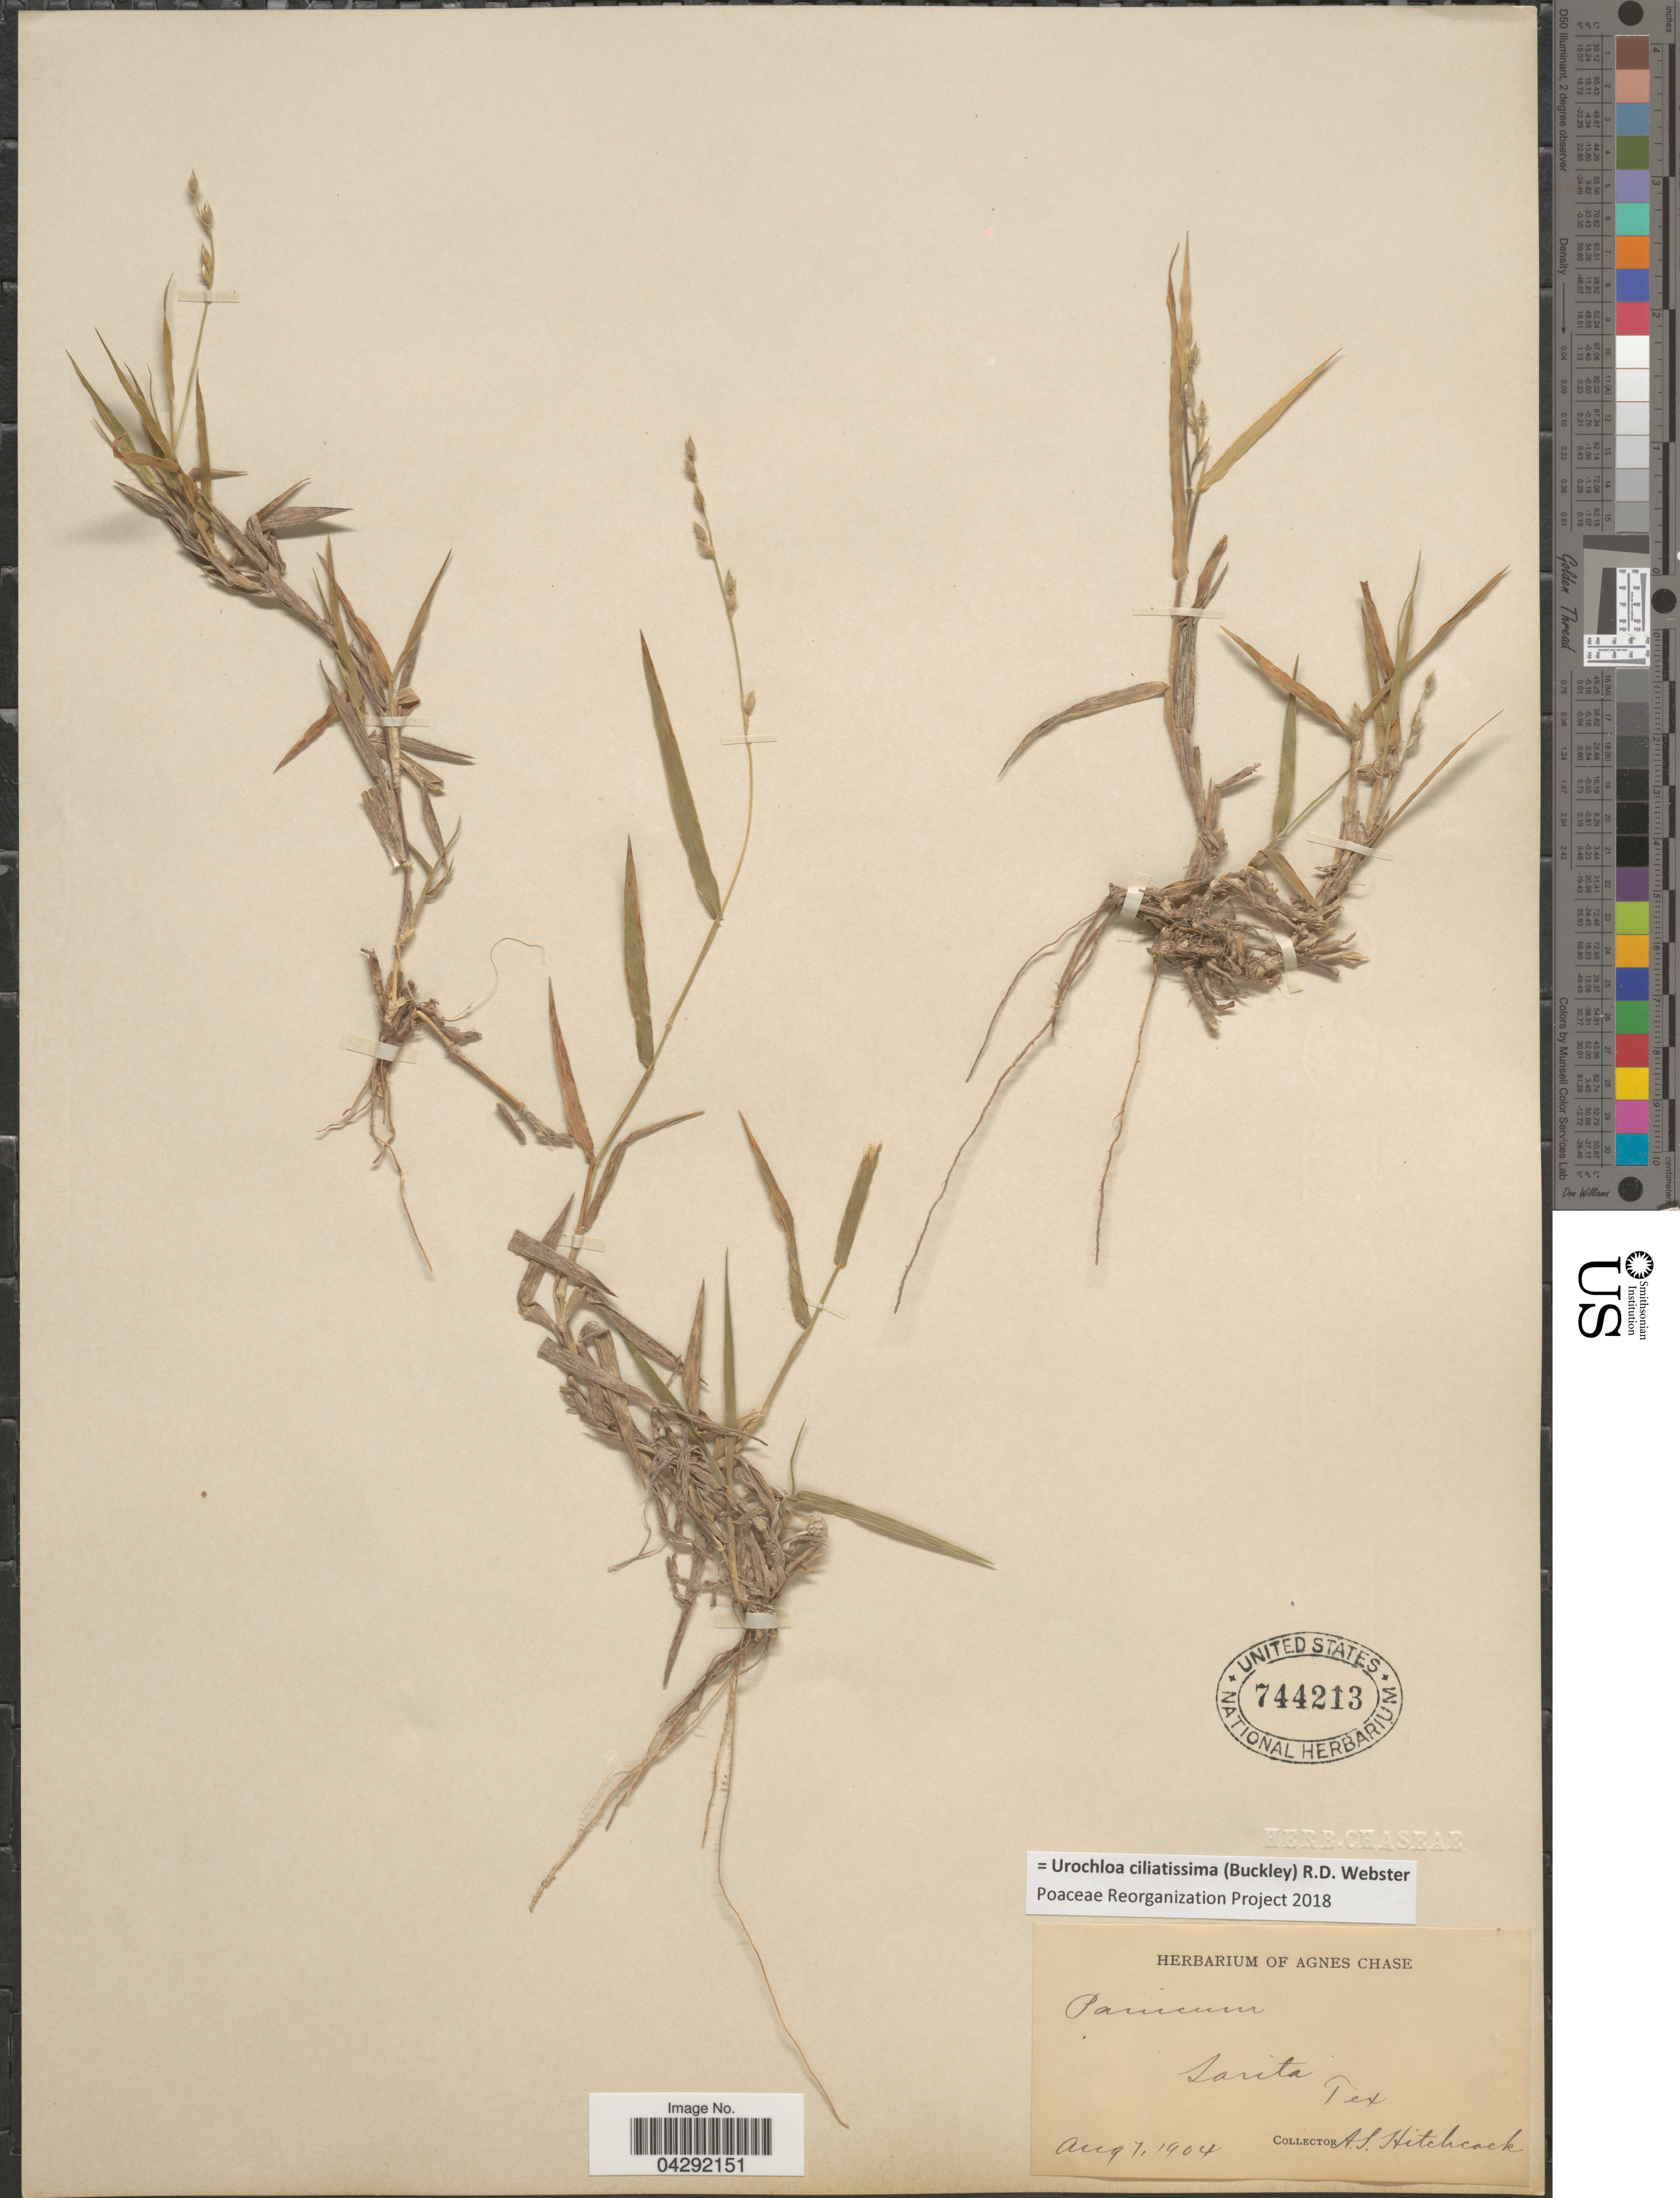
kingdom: Plantae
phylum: Tracheophyta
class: Liliopsida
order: Poales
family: Poaceae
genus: Urochloa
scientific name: Urochloa ciliatissima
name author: (Buckley) R.D. Webster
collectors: A. S. Hitchcock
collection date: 1904-08-07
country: United States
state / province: Texas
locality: Sarita.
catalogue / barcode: US 744213